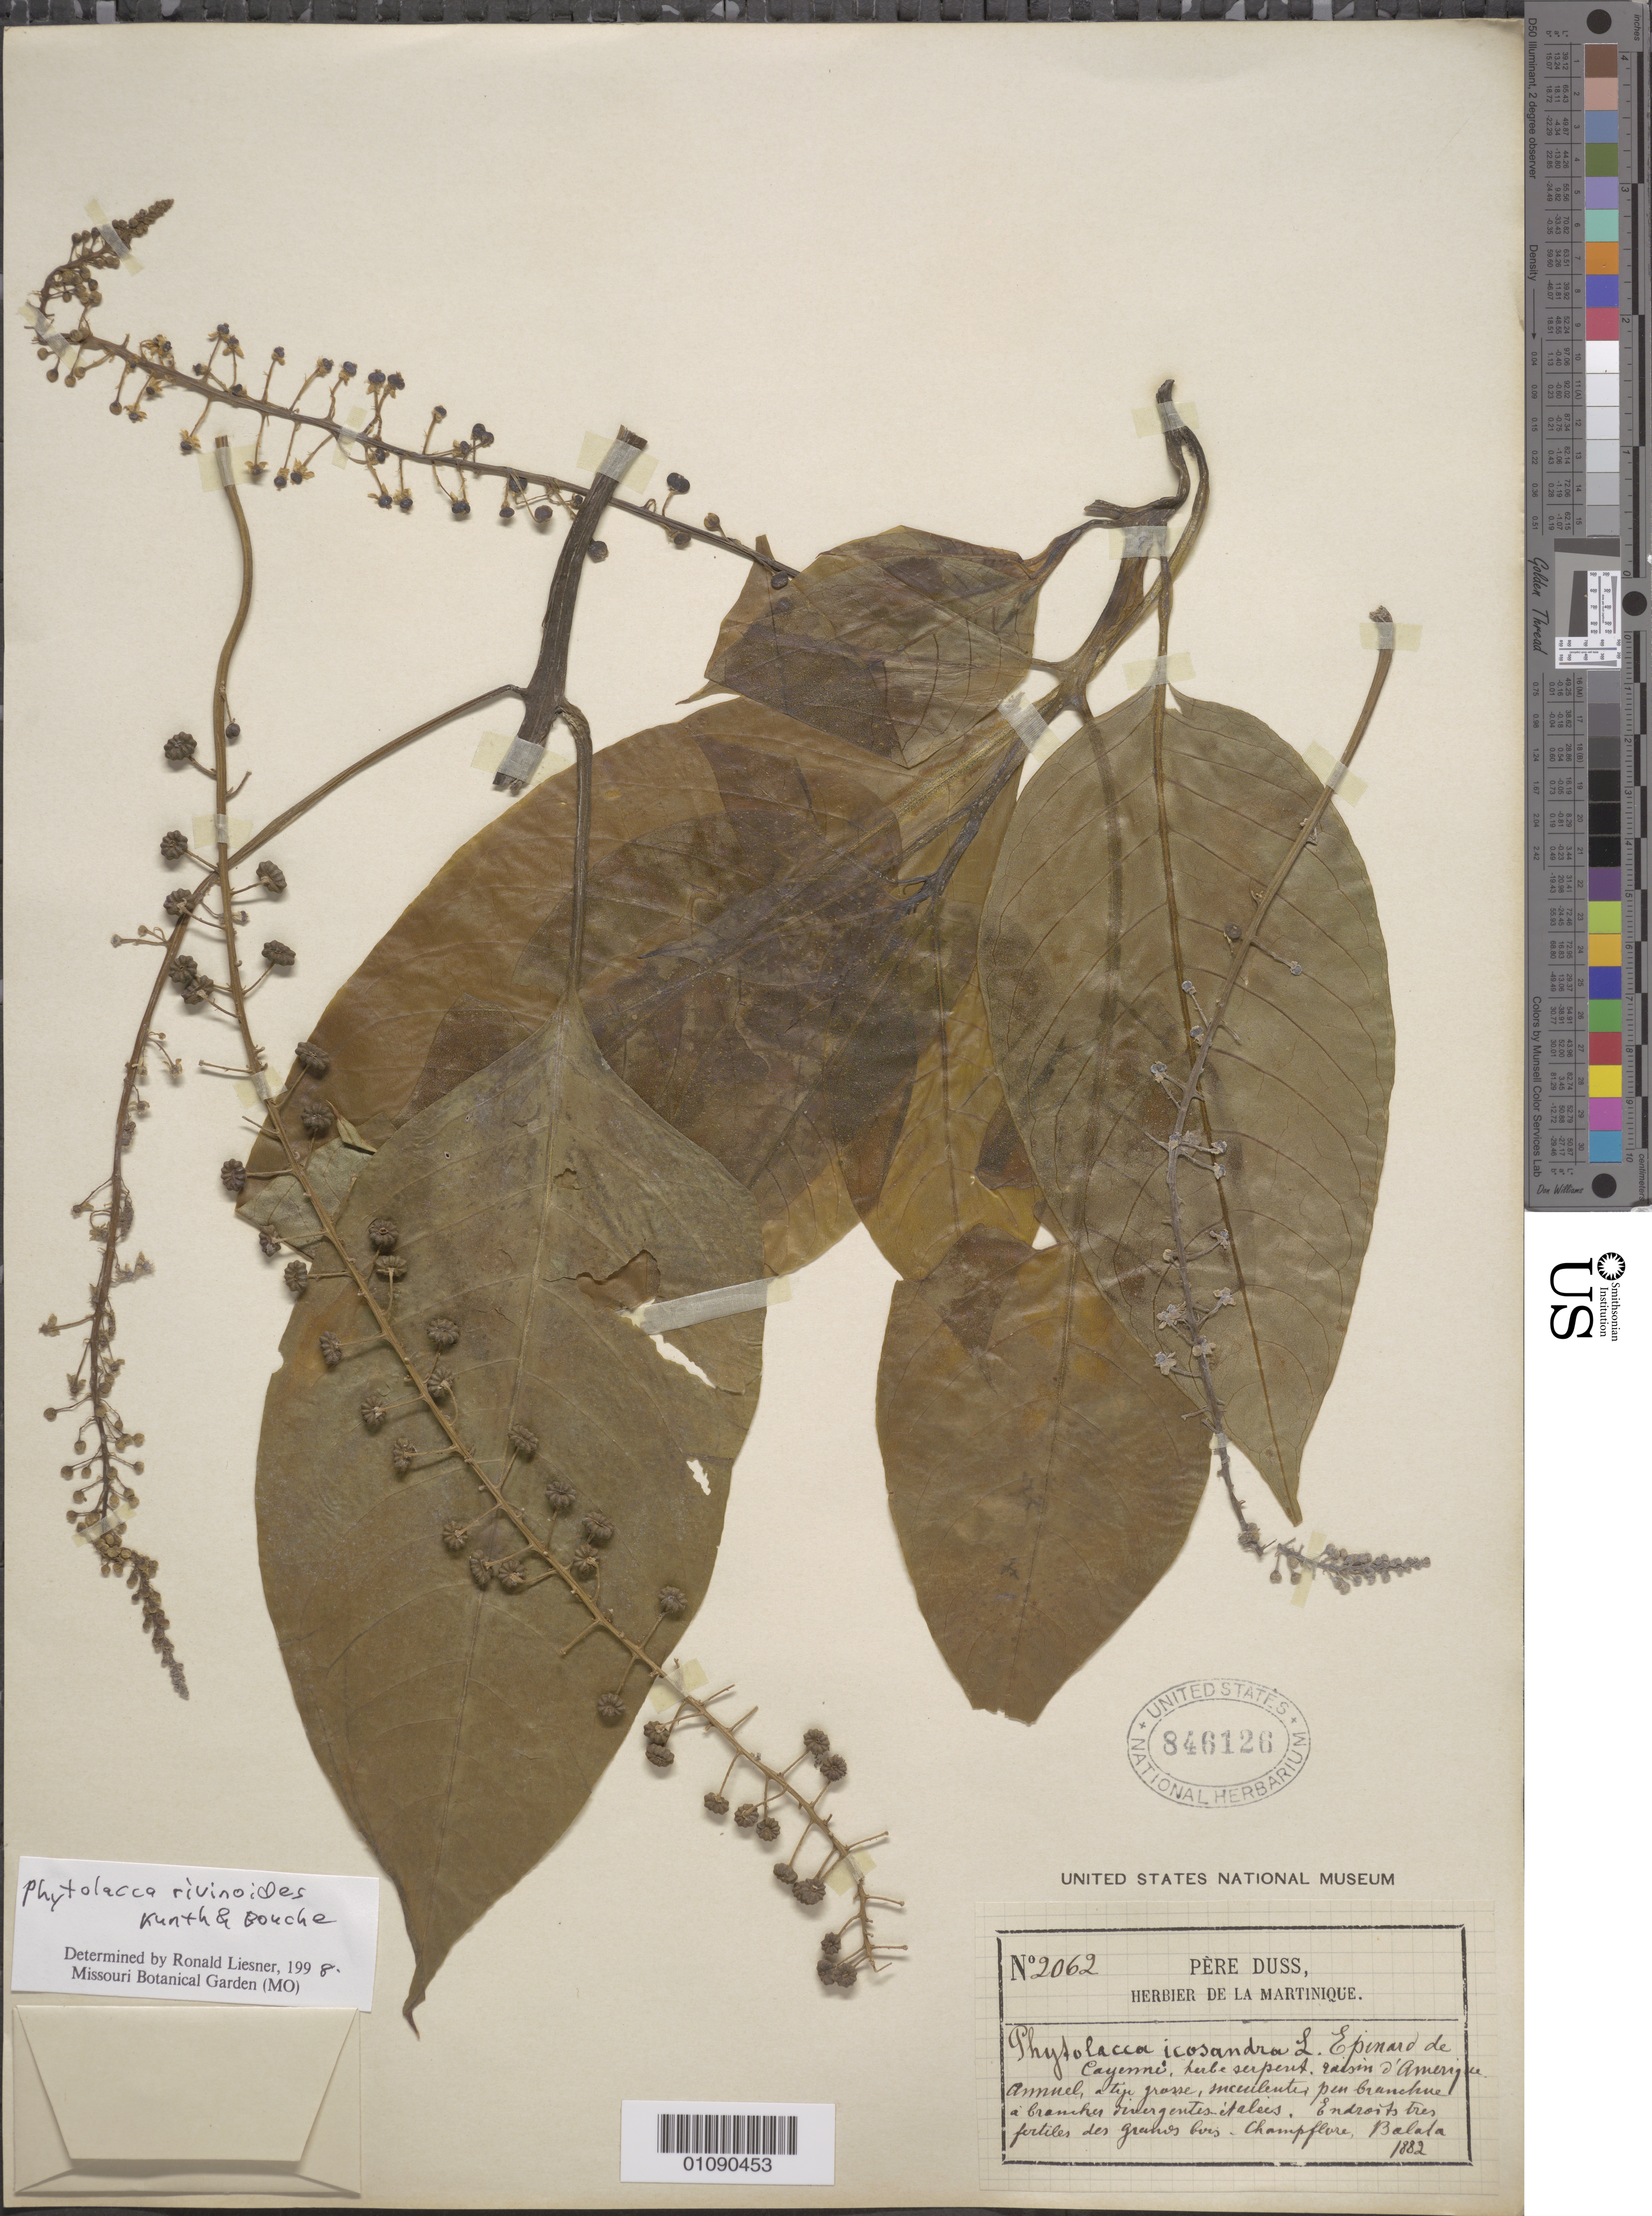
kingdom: Plantae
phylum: Tracheophyta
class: Magnoliopsida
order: Caryophyllales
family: Phytolaccaceae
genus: Phytolacca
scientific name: Phytolacca rivinoides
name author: Kunth & C.D. Bouché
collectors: Père Duss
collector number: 2062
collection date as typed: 1882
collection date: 1882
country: Martinique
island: Martinique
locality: Champflore, Balala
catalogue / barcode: US 846126